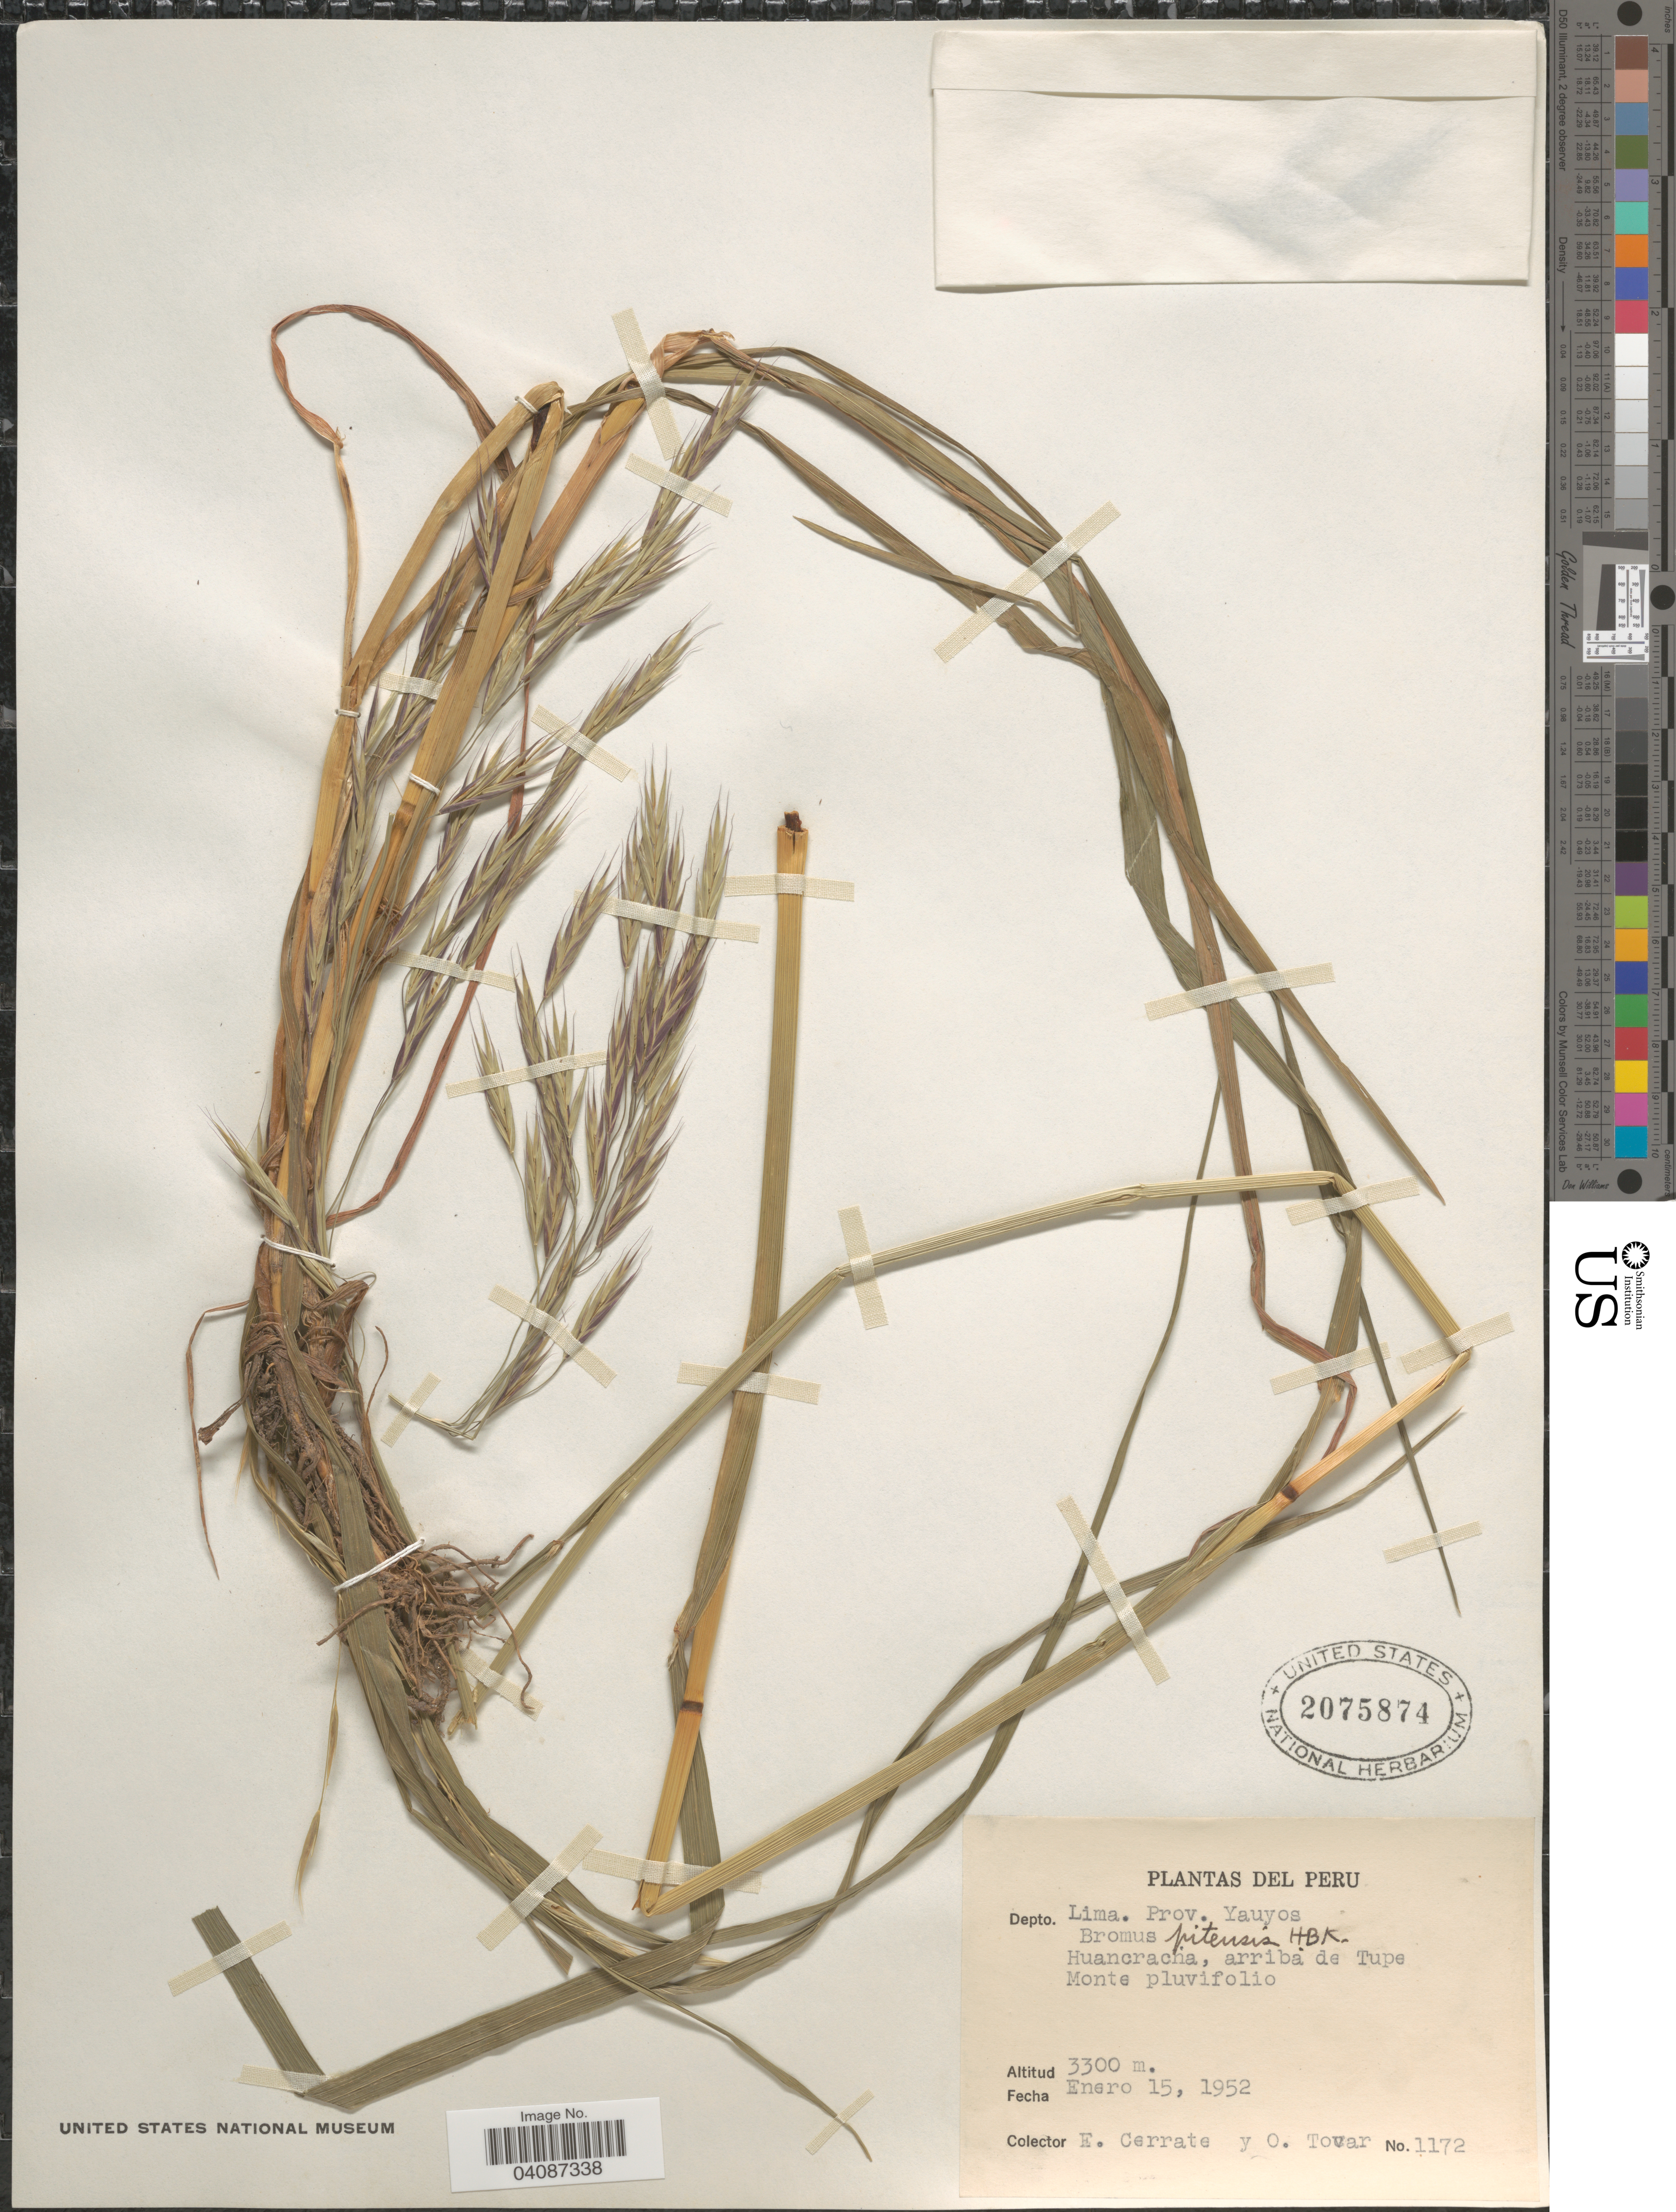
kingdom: Plantae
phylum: Tracheophyta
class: Liliopsida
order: Poales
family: Poaceae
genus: Bromus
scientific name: Bromus pitensis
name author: Kunth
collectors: E. Cerrate & Ó. Tovar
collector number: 1172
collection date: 1952-01-15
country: Peru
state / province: Lima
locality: Depto. Lima. Prov. Yauyos. Huancracha, arriba de Tupe.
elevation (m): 3300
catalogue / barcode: US 2075874